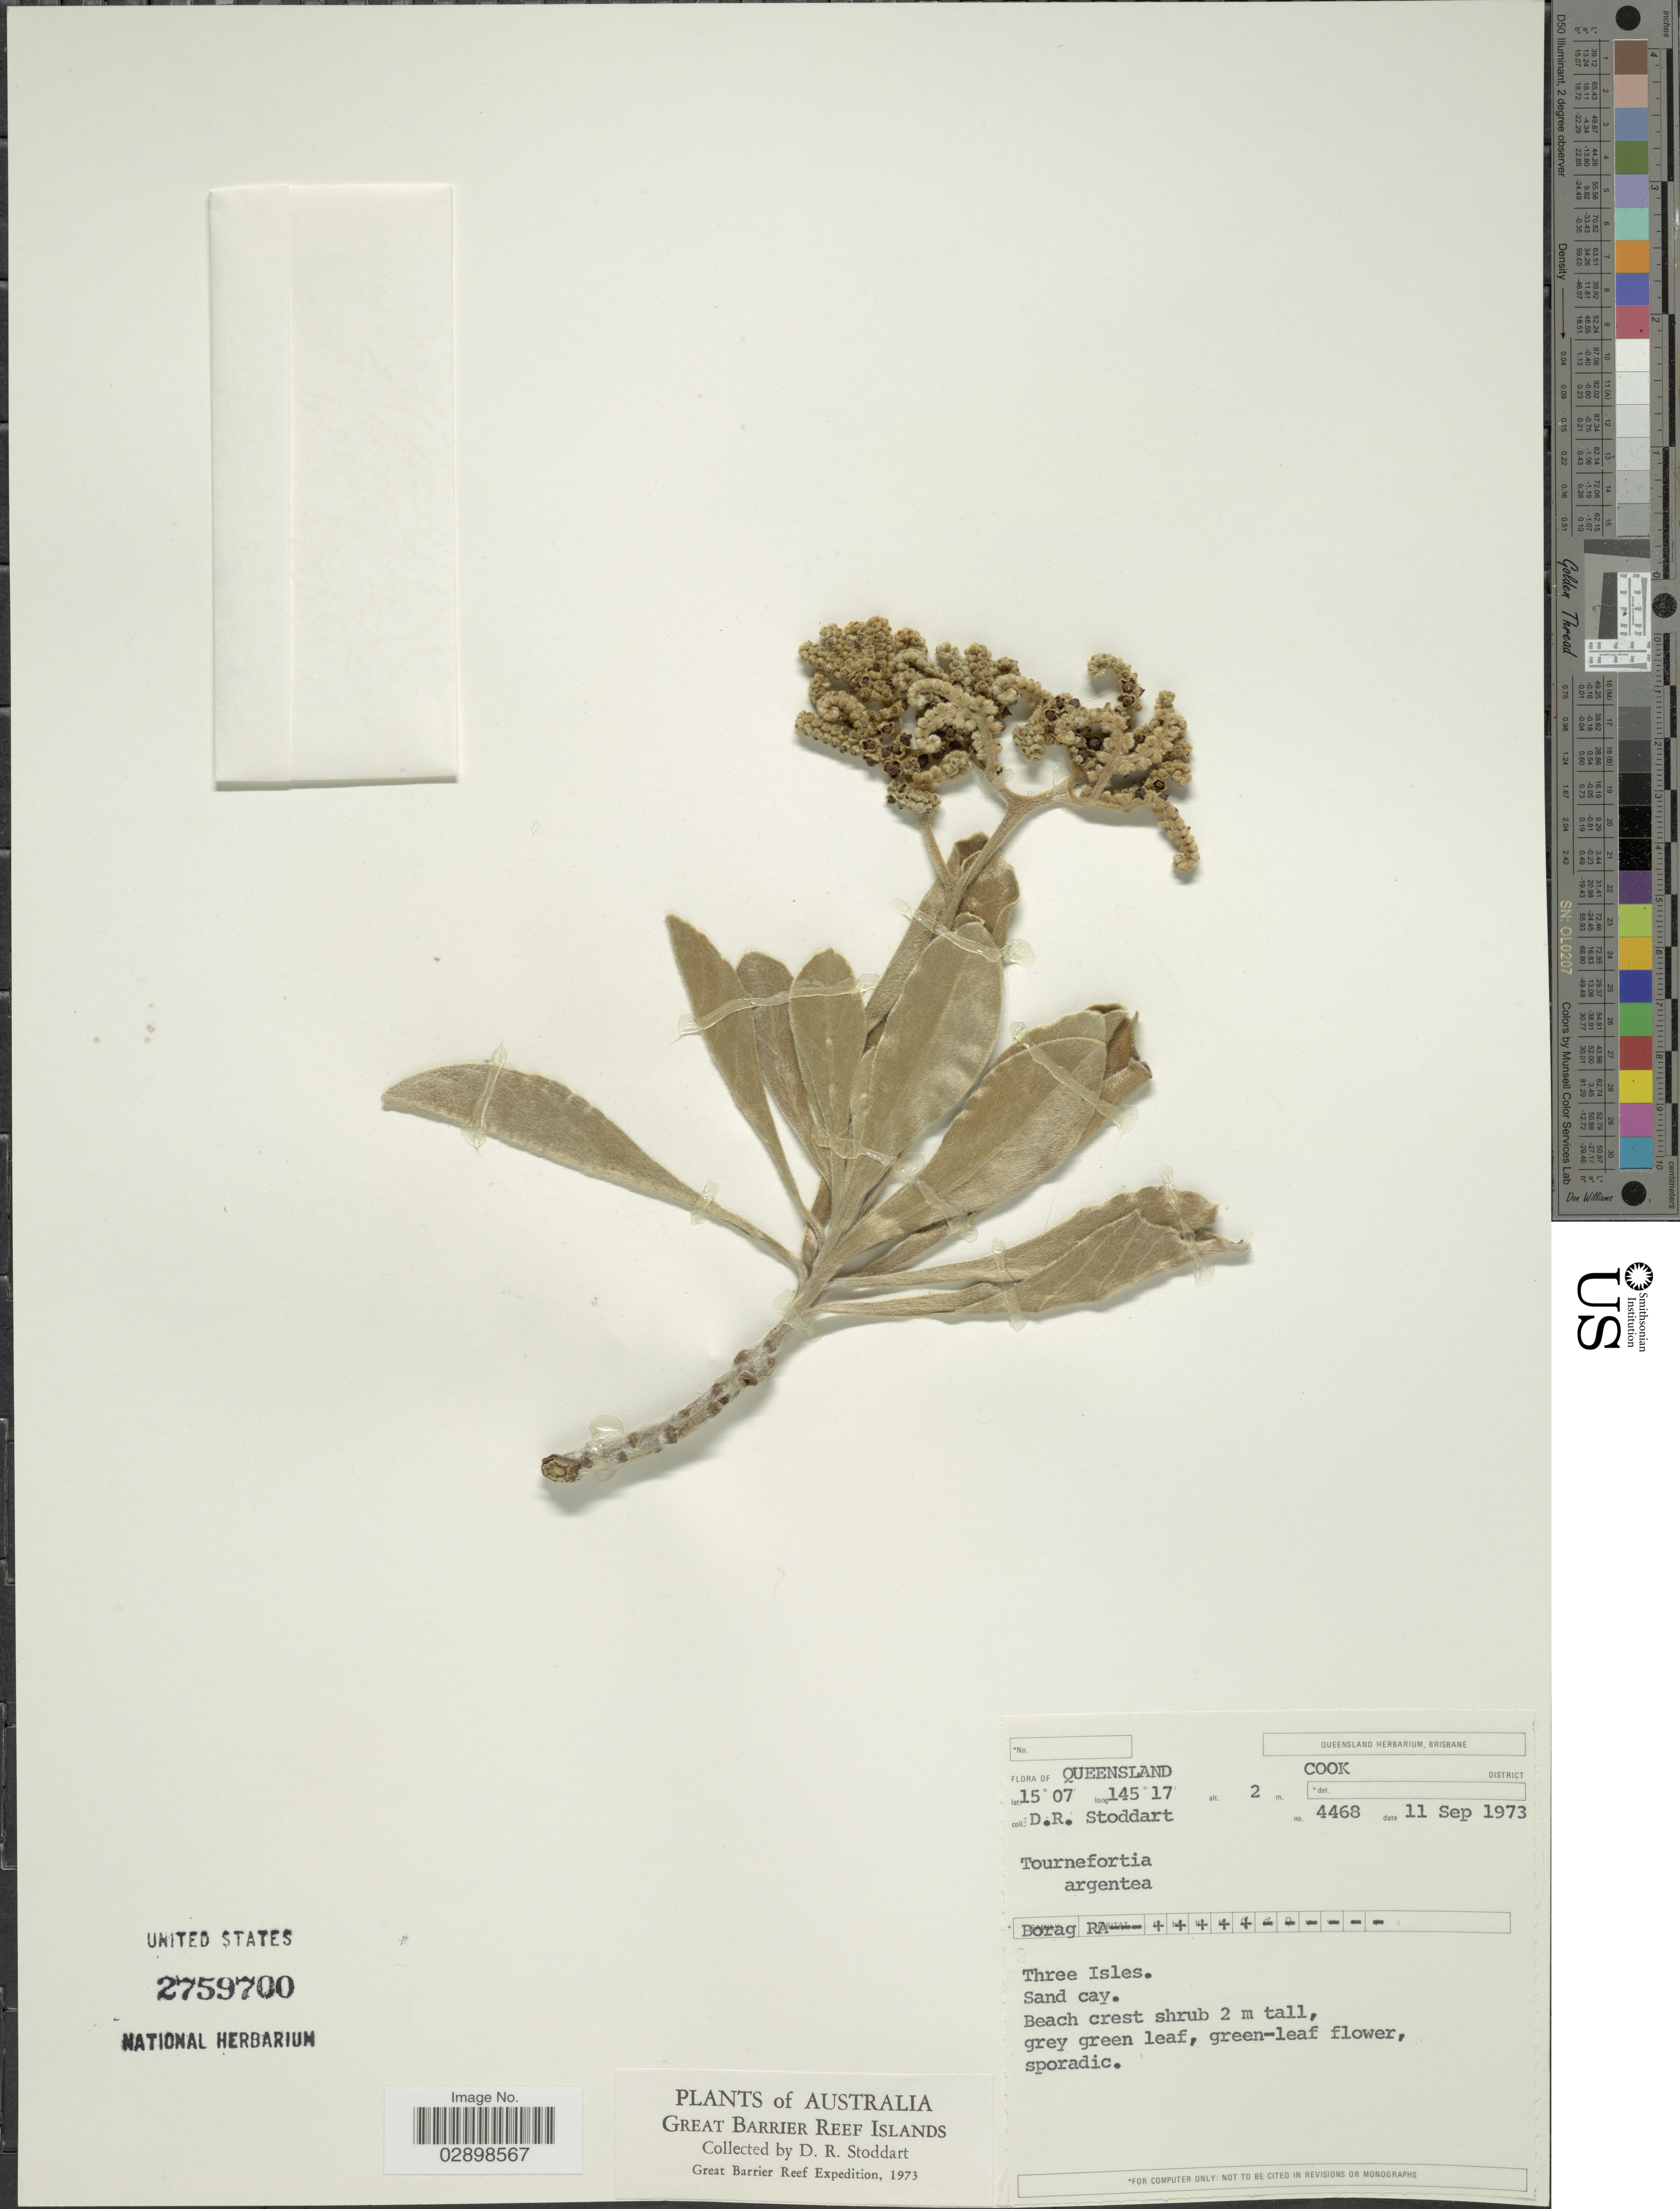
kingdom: Plantae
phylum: Tracheophyta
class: Magnoliopsida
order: Boraginales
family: Heliotropiaceae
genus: Tournefortia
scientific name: Tournefortia argentea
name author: L. f.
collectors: D. R. Stoddart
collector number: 4468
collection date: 1973-09-11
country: Australia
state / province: Queensland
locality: Cook District. Three Islet.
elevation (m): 2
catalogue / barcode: US 2759700